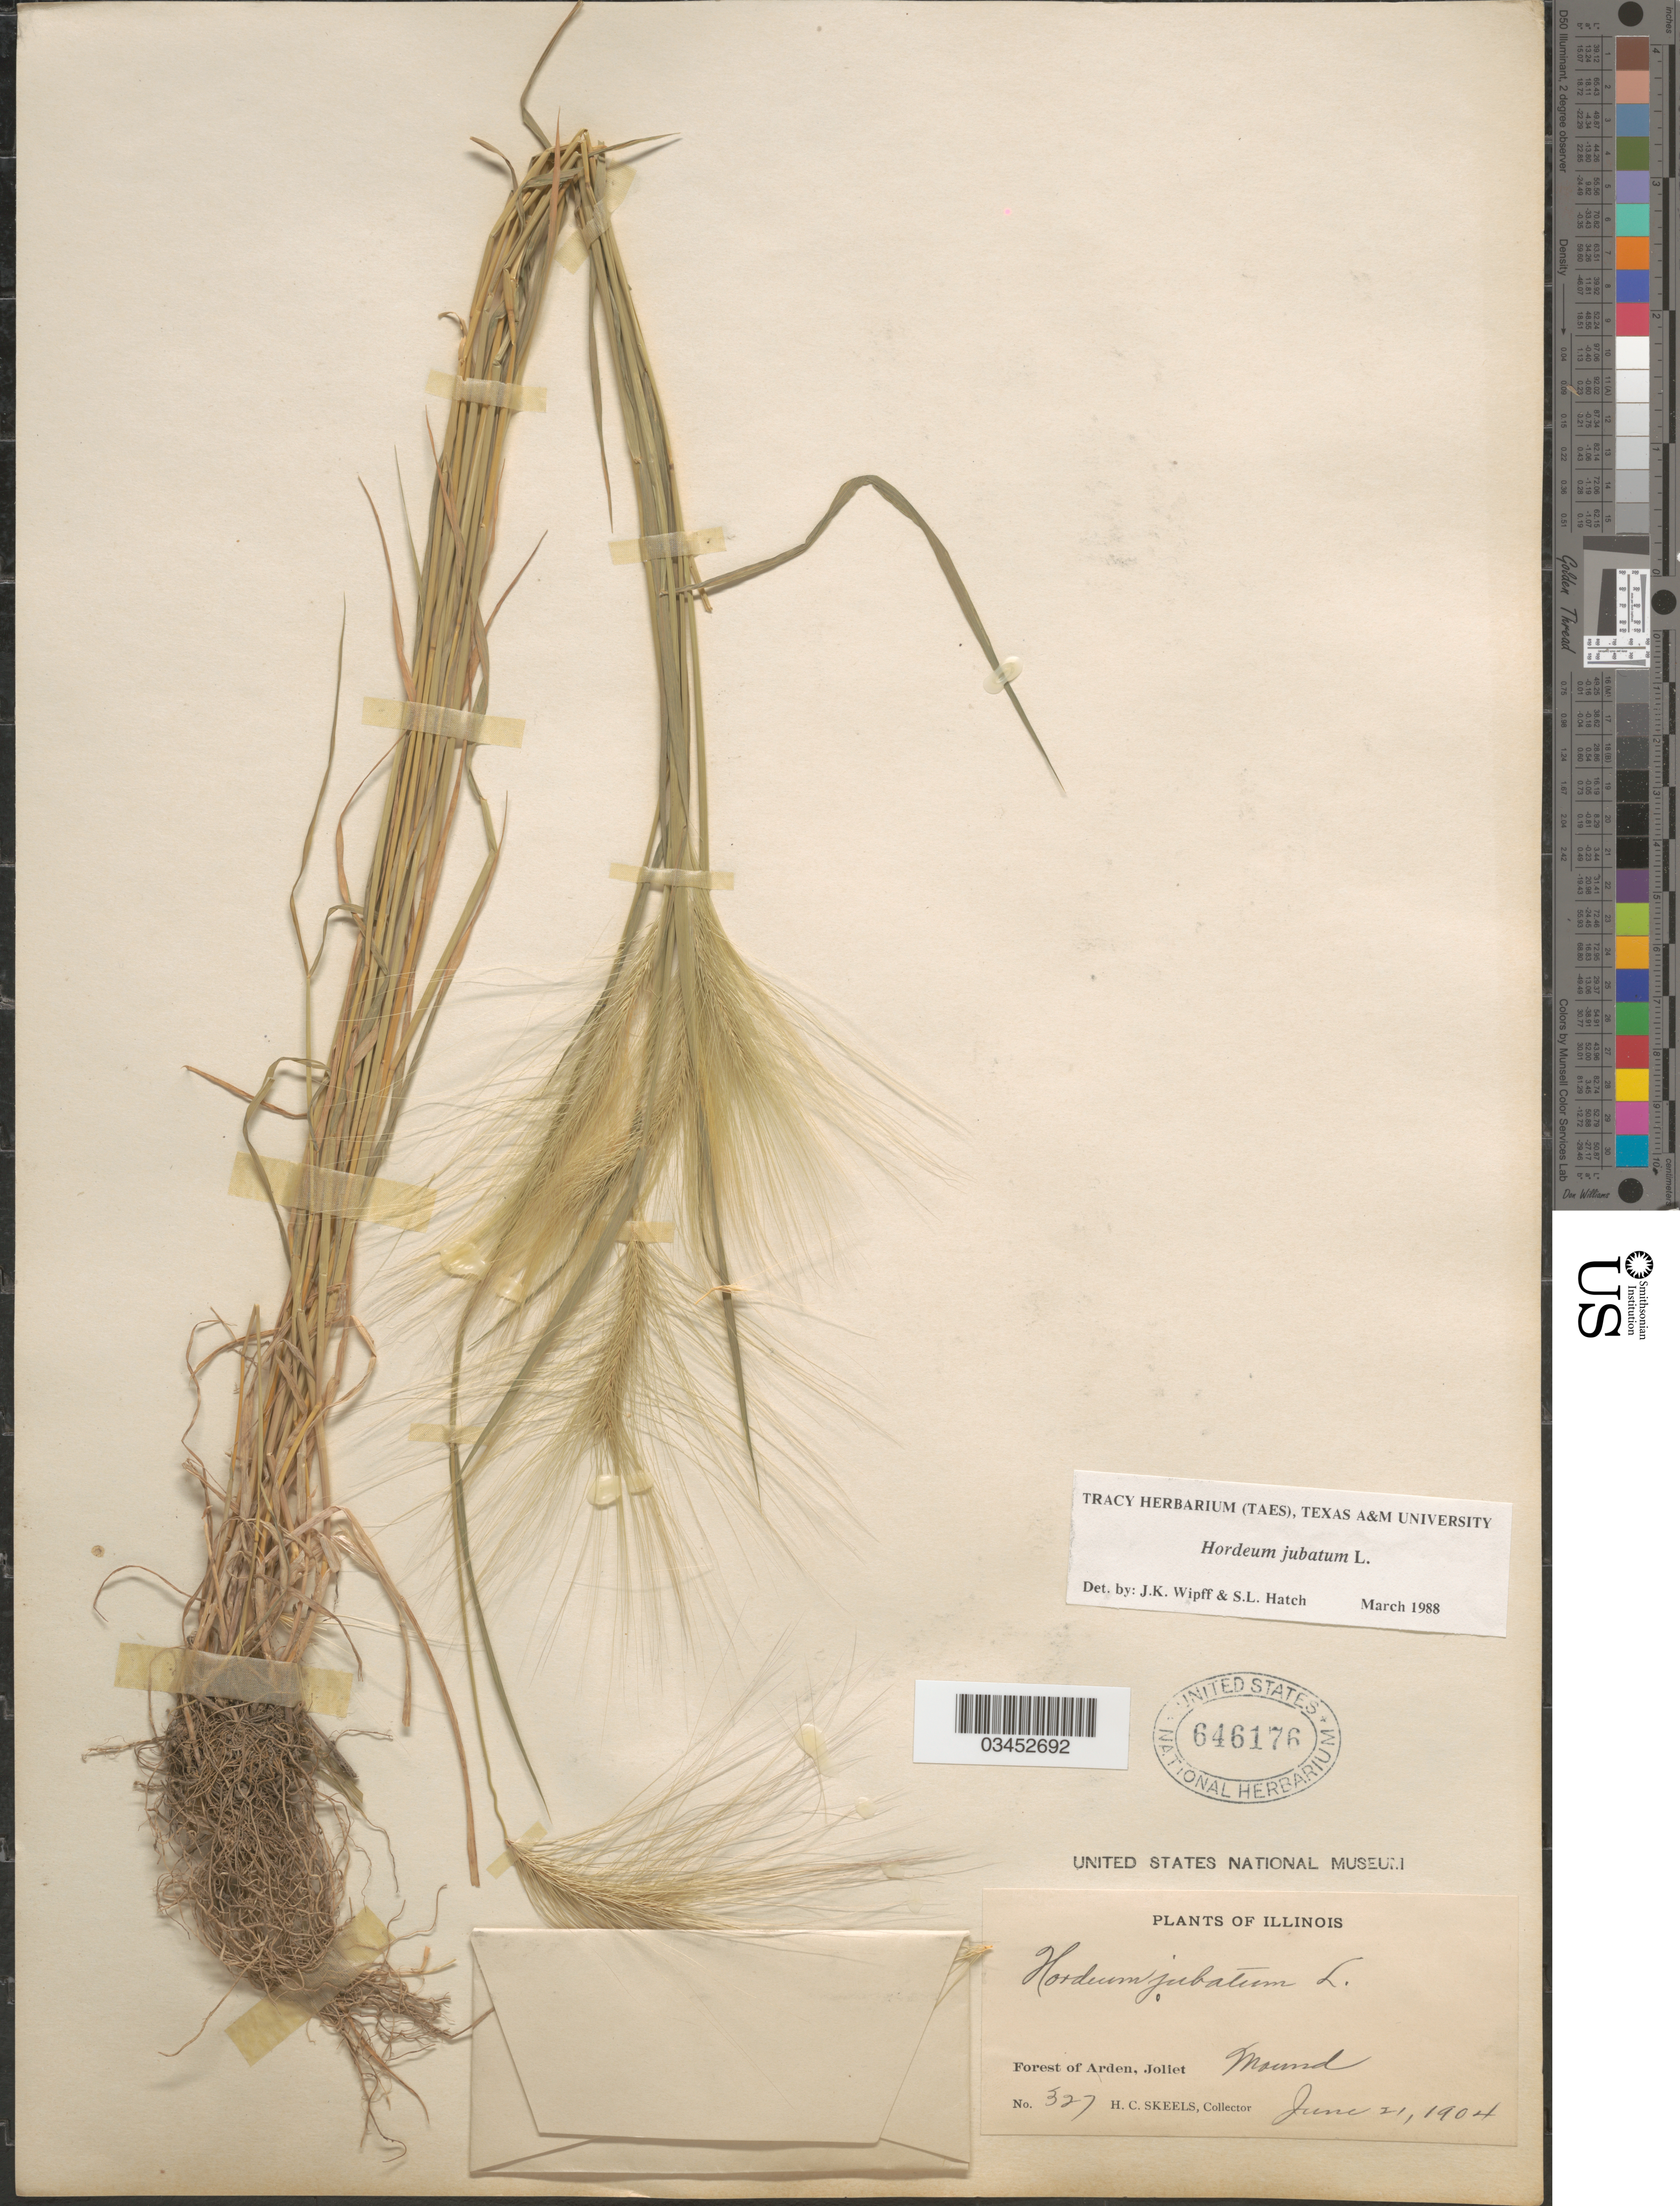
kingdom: Plantae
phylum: Tracheophyta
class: Liliopsida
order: Poales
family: Poaceae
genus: Hordeum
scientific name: Hordeum jubatum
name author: L.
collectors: H. Skeels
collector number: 327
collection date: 1904-06-21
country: United States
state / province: Illinois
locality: Forest of Arden, Joliet.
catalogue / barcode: US 646176